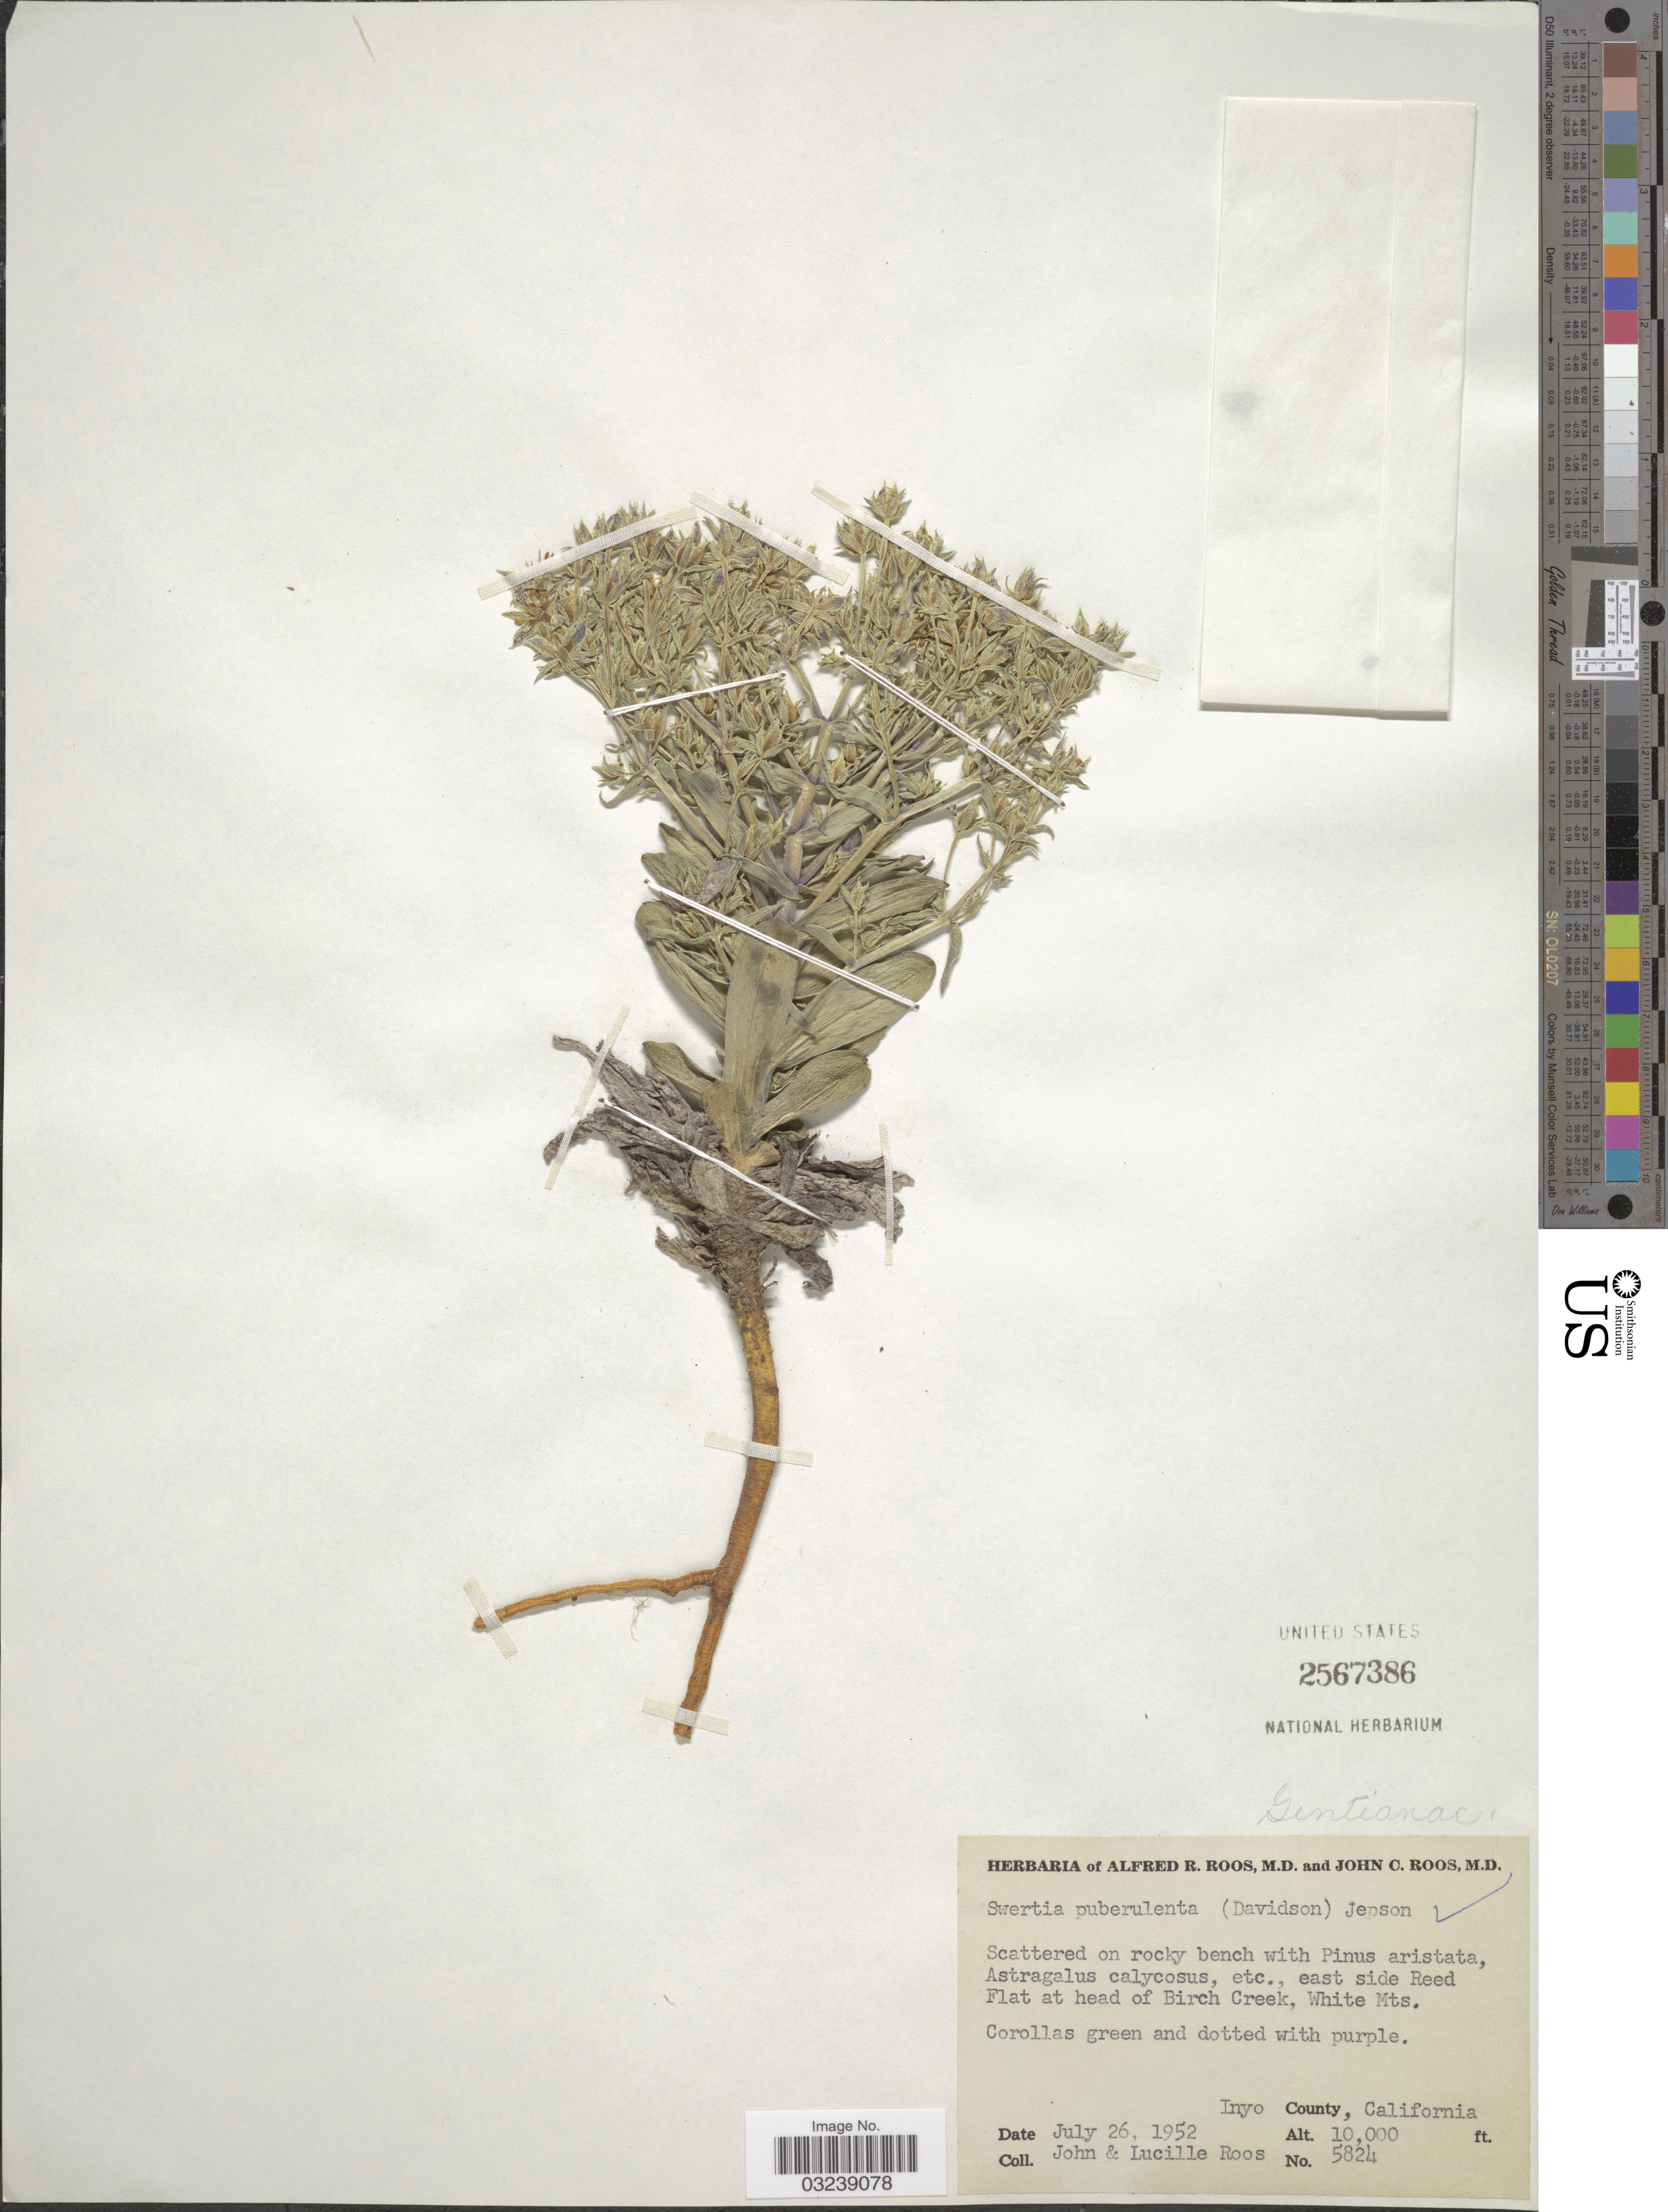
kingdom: Plantae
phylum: Tracheophyta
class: Magnoliopsida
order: Gentianales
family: Gentianaceae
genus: Frasera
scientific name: Frasera puberulenta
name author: Davidson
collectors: J. C. Roos & L. Roos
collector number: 5824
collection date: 1952-07-26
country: United States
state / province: California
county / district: Inyo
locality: East side Reed Flat at head of Birch Creek, White Mts. Inyo County.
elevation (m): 3048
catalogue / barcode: US 2567386